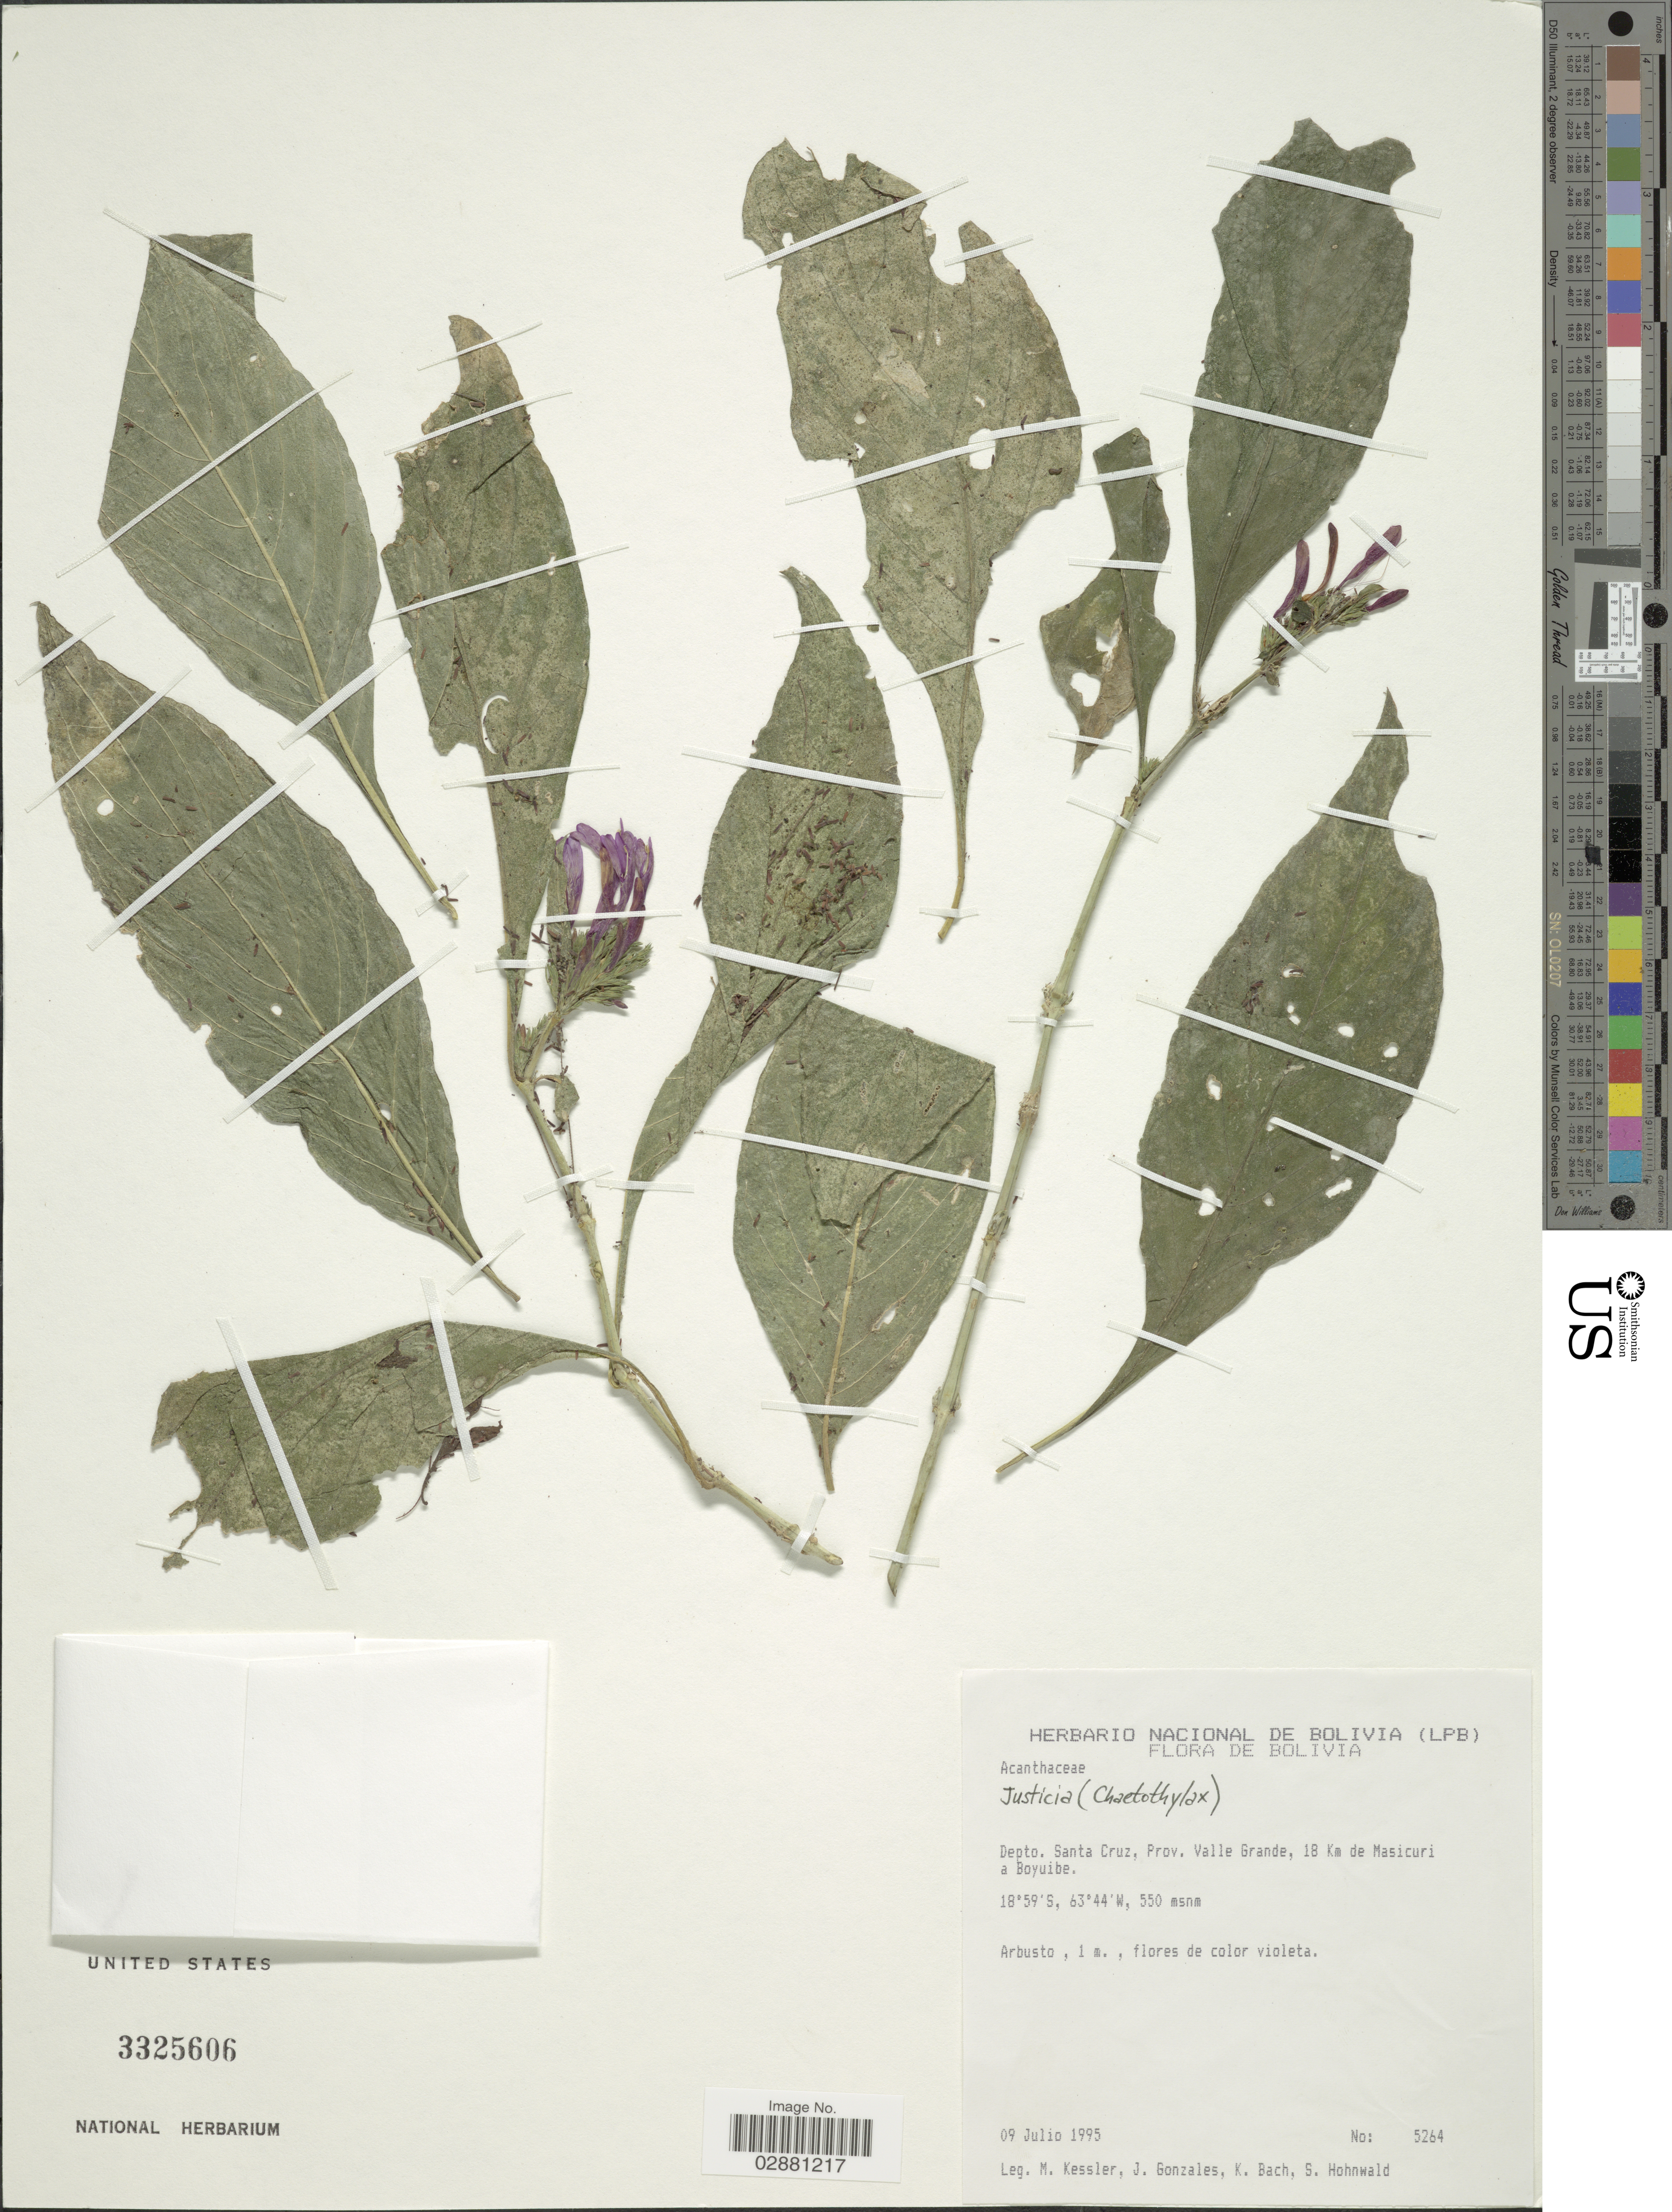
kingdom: Plantae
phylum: Tracheophyta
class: Magnoliopsida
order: Lamiales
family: Acanthaceae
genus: Justicia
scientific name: Justicia tocantina subsp. andina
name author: Wassh. & J.R.I. Wood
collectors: M. Kessler, J. Gonzales, K. Bach & S. Hohnwald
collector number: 5264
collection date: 1995-07-09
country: Bolivia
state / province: Santa Cruz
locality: Depto. Santa Cruz, Prov. Valle Grande, 18 Km de Masicuri a Boyuibe.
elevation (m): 550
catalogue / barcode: US 3325606